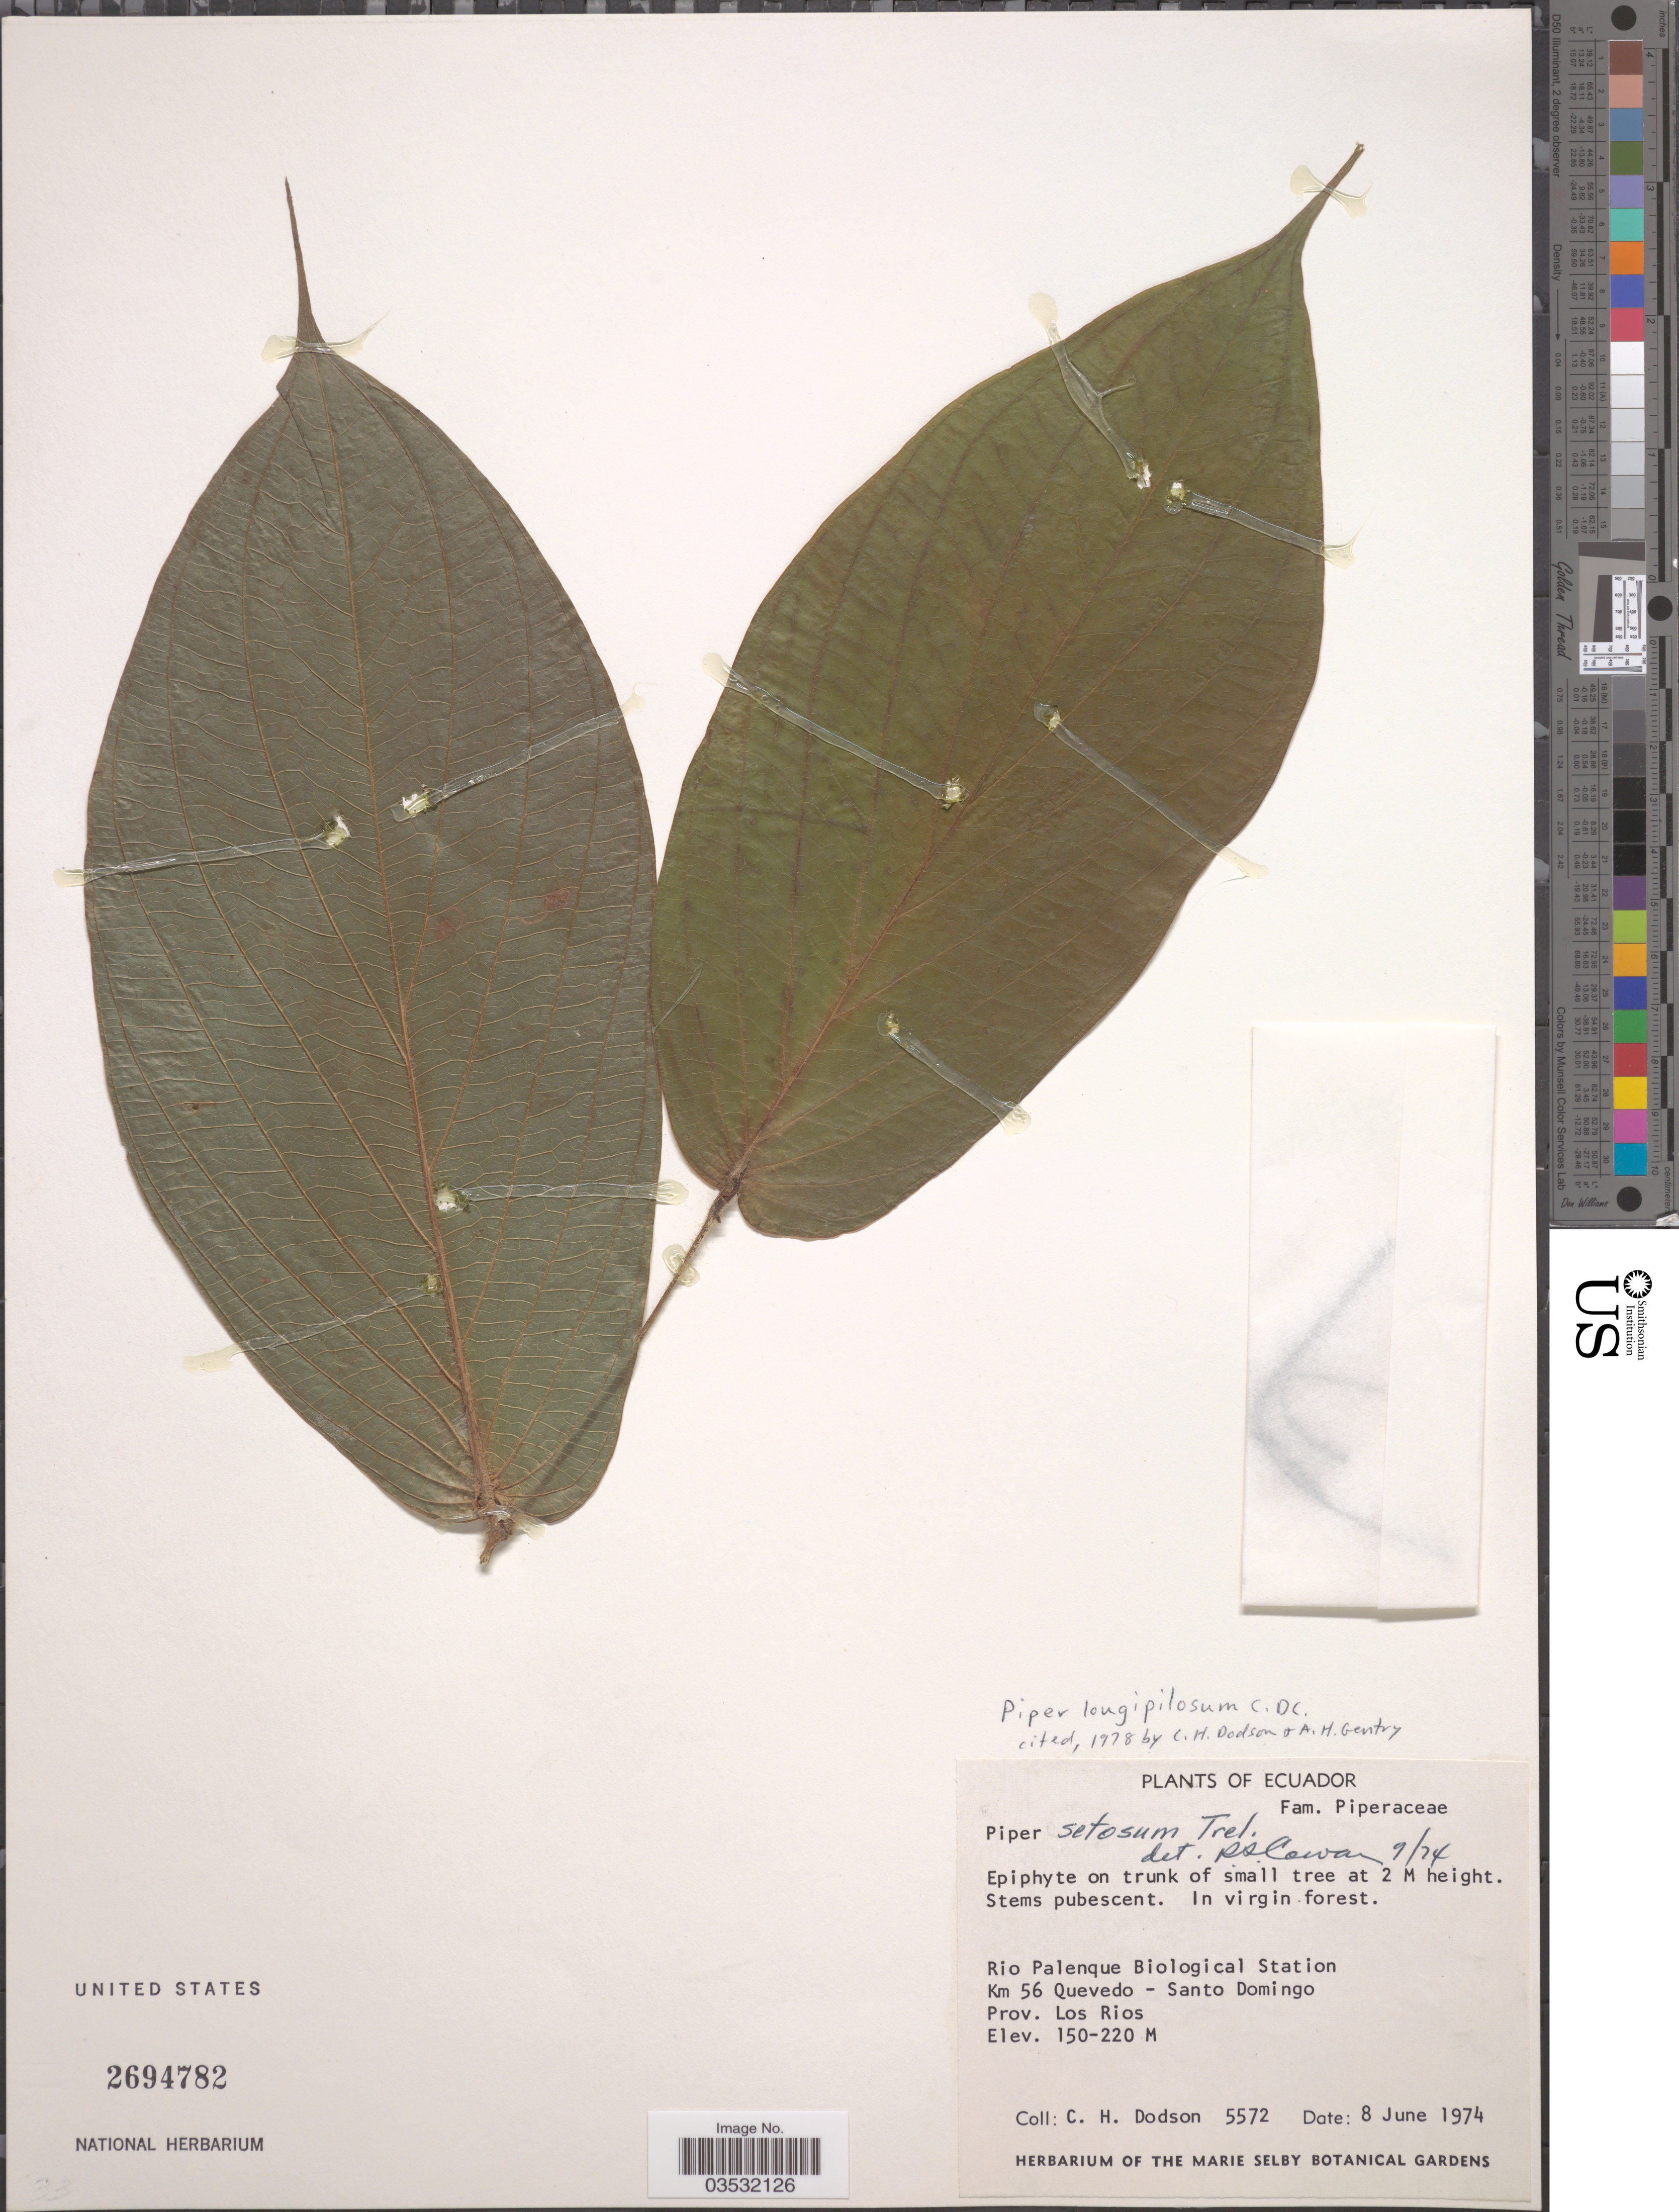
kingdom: Plantae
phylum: Tracheophyta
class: Magnoliopsida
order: Piperales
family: Piperaceae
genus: Piper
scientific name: Piper longepilosum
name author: C. DC.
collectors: C. H. Dodson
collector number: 5572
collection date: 1974-06-08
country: Ecuador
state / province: Los Ríos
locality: Rio Palenque Biological Station. Km 56 Quevedo - Santo Domingo.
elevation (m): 150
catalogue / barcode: US 2694782